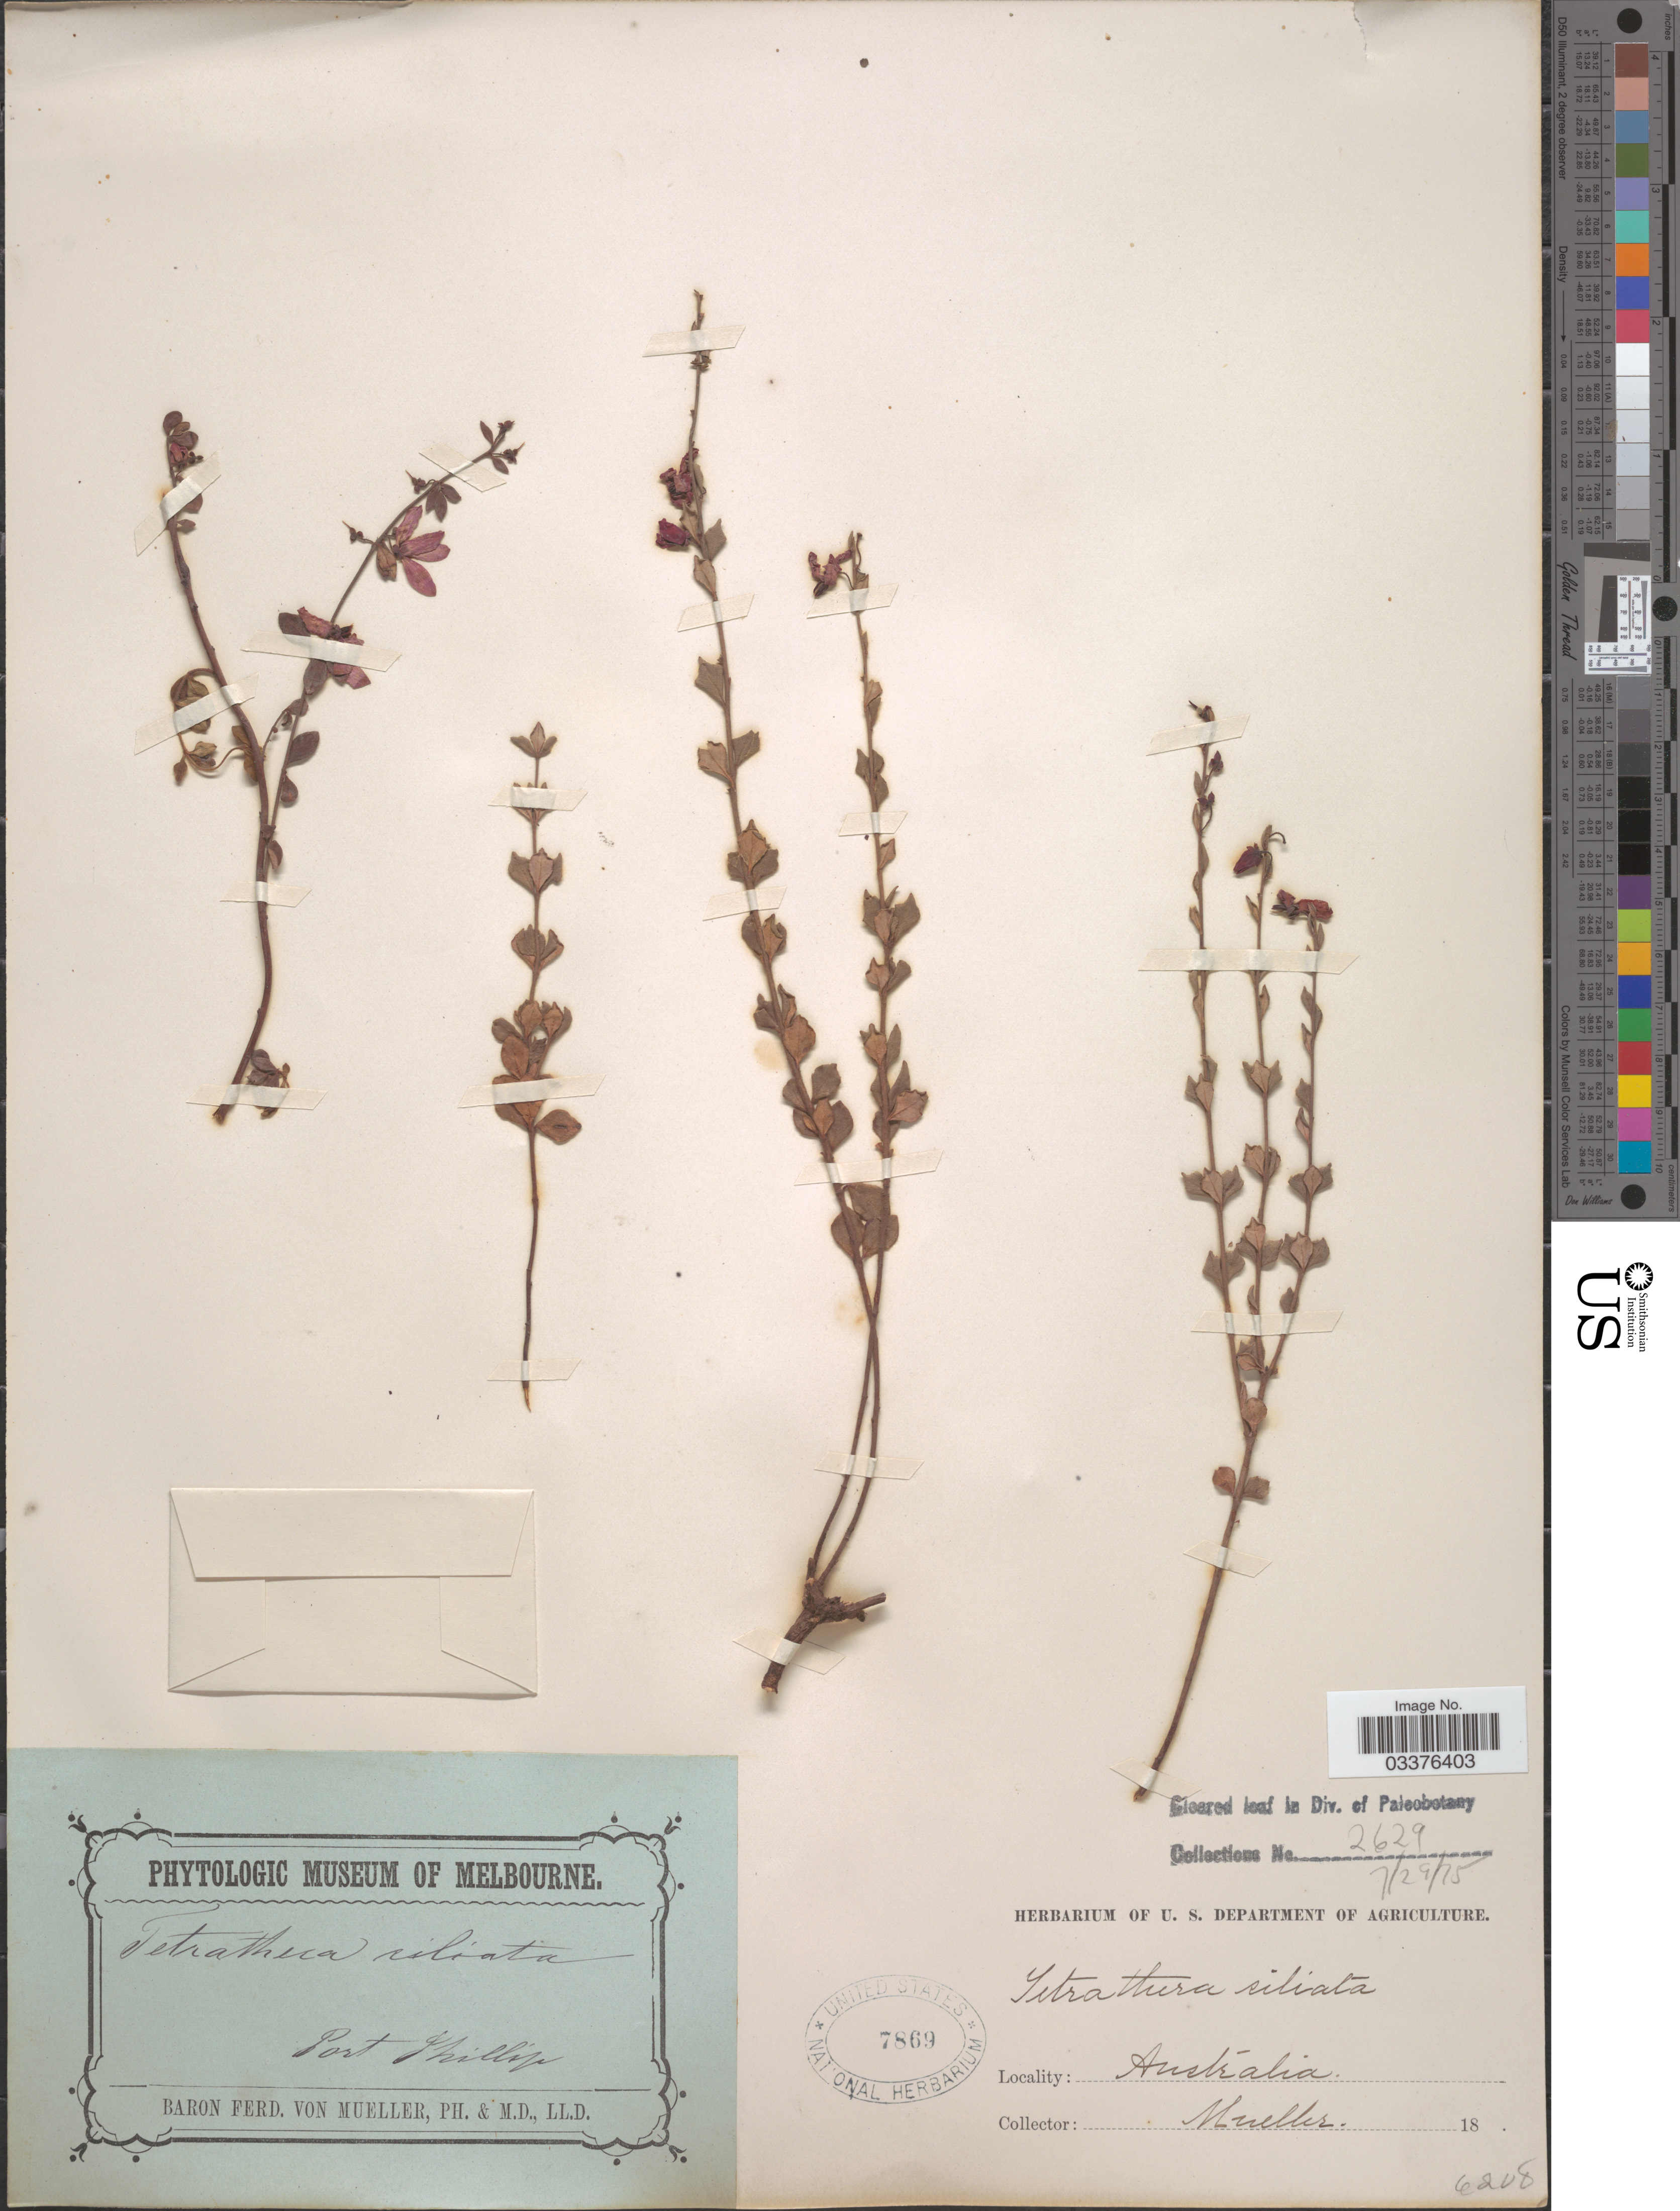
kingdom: Plantae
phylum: Tracheophyta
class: Magnoliopsida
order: Oxalidales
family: Elaeocarpaceae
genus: Tetratheca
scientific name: Tetratheca ciliata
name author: Lindl.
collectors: F. Mueller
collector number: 6208?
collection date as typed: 18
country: Australia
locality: Port Phillip.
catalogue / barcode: US 7869